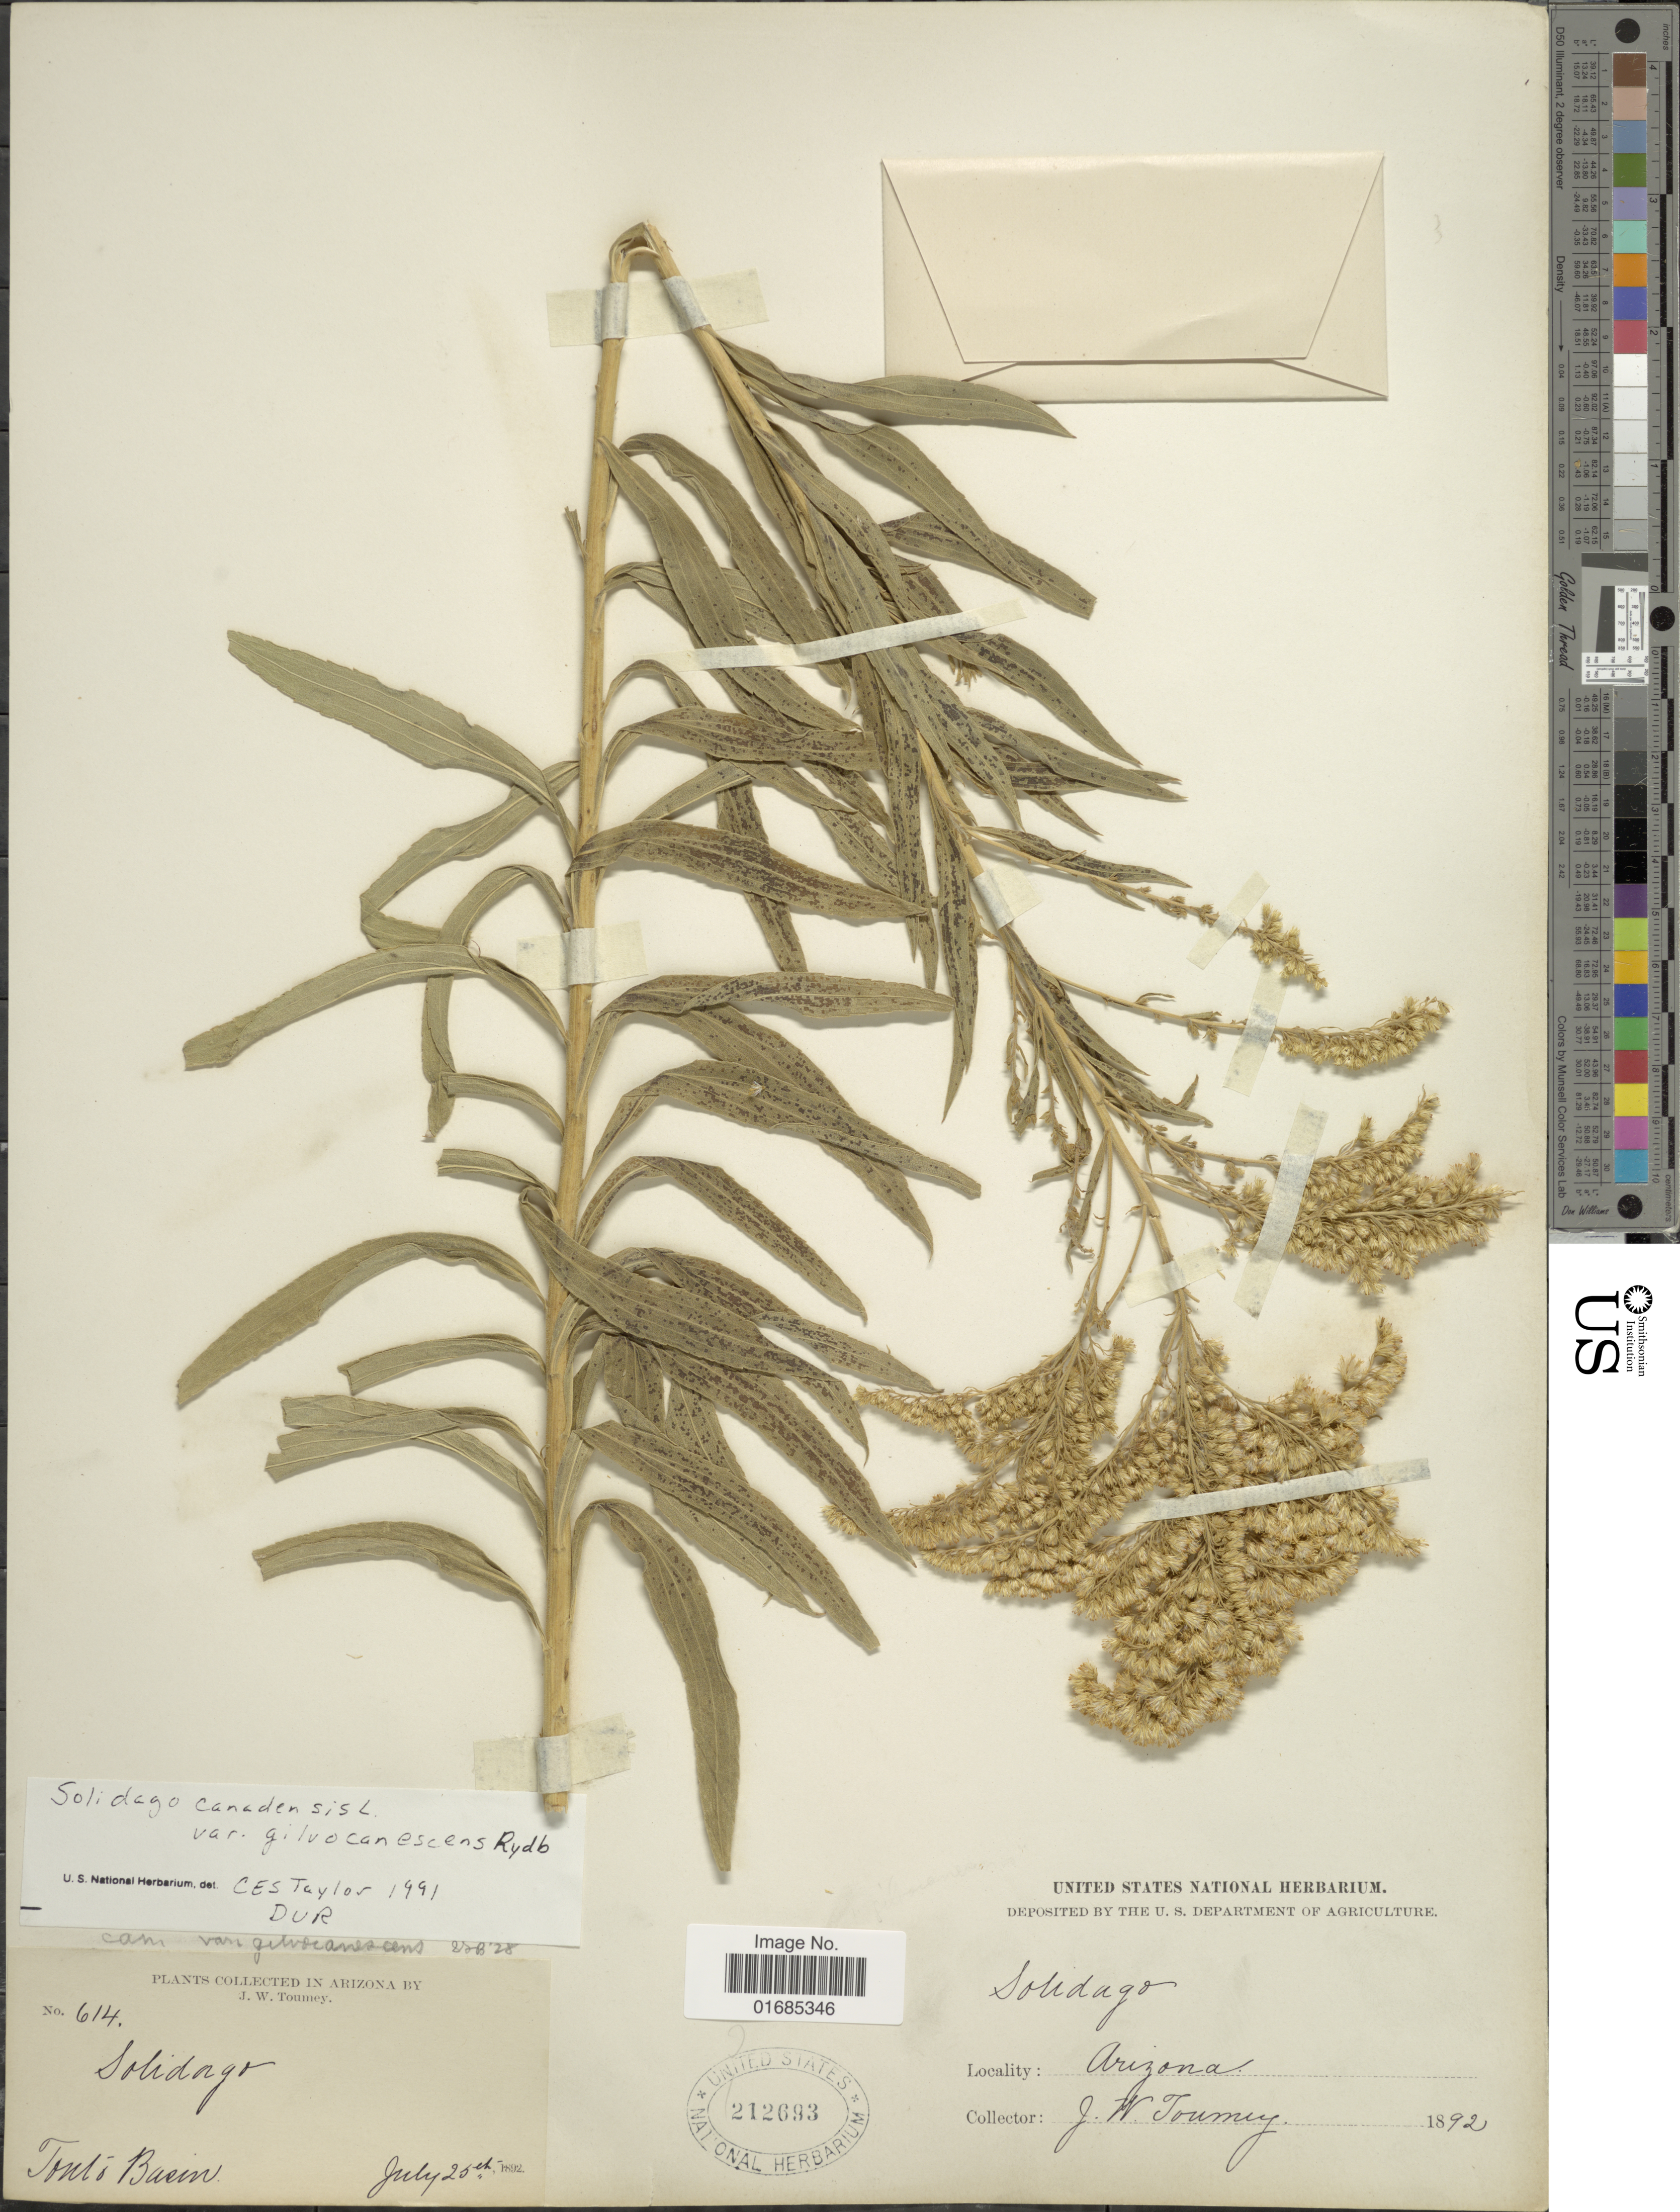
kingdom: Plantae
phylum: Tracheophyta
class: Magnoliopsida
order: Asterales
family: Asteraceae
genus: Solidago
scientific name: Solidago canadensis var. gilvocanescens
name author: Rydb.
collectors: J. W. Toumey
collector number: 614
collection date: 1892-07-25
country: United States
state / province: Arizona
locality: Tonto Basin [unsure placement]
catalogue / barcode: US 212693